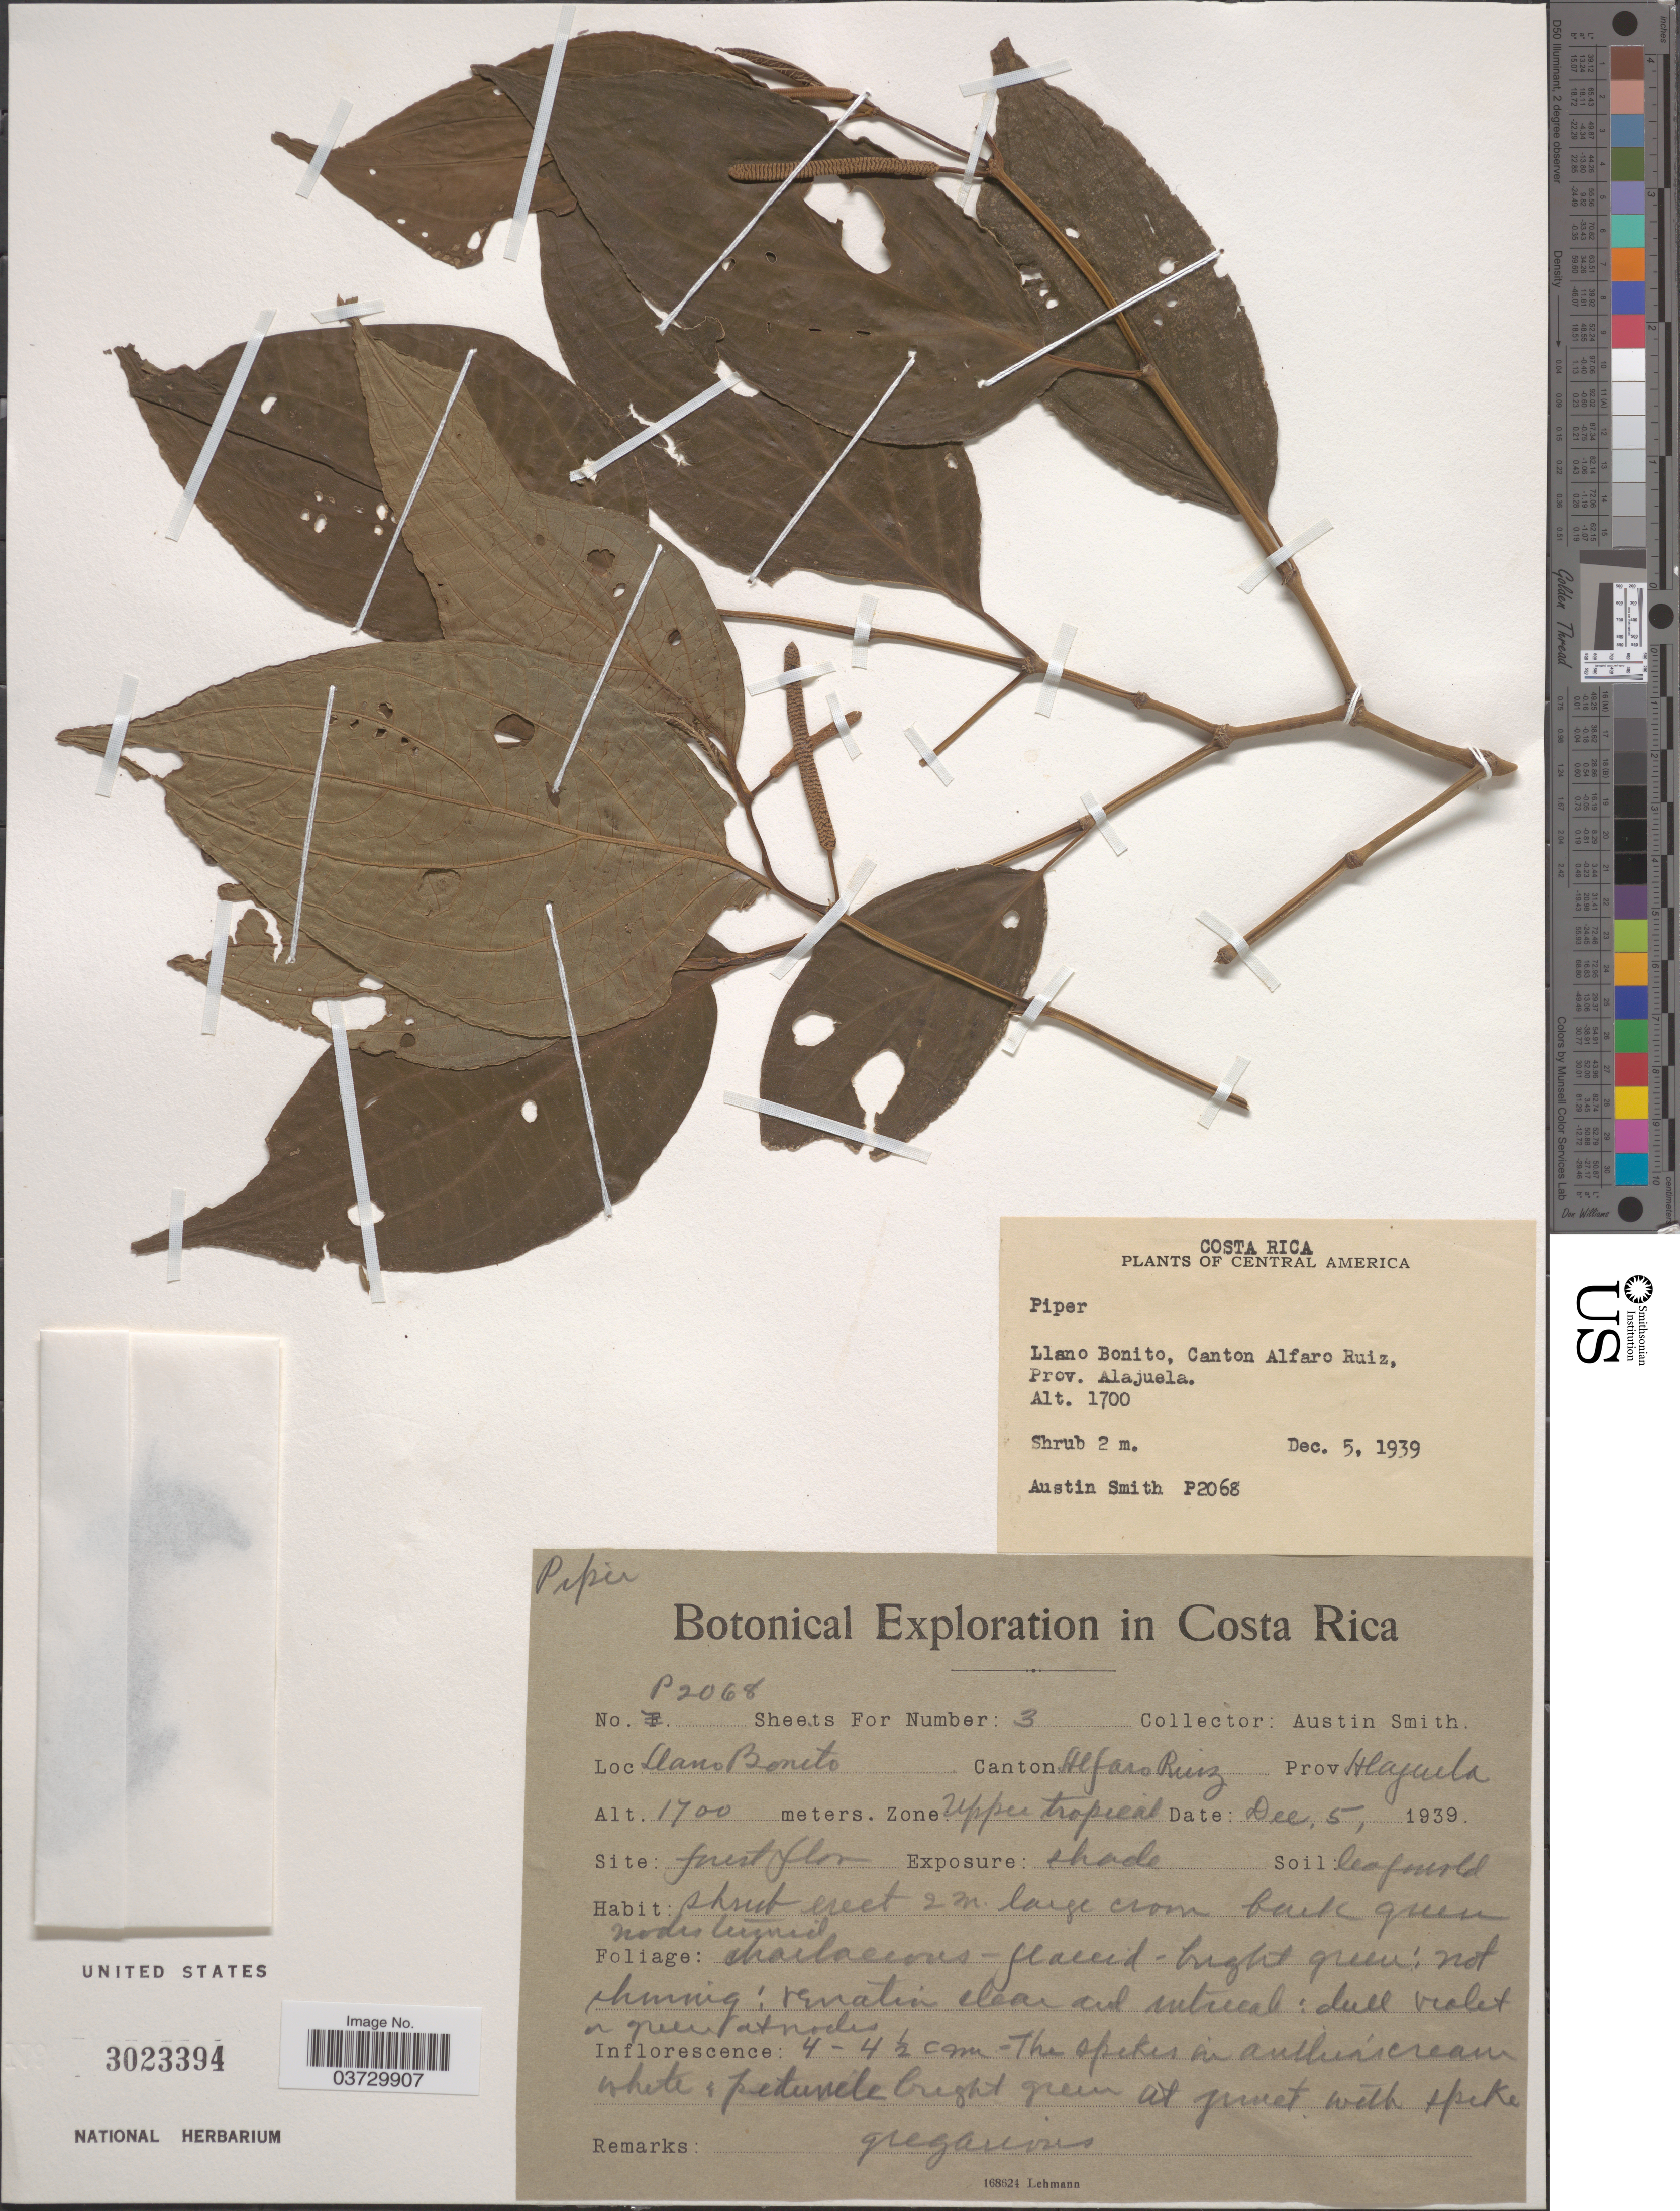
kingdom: Plantae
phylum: Tracheophyta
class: Magnoliopsida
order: Piperales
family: Piperaceae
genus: Piper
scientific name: Piper sp.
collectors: Aust P. Smith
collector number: P2068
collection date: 1939-12-05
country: Costa Rica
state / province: Alajuela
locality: Llano Bonito, Canton Alfaro Ruiz. Zone Upper tropical.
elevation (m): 1700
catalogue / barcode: US 3023394